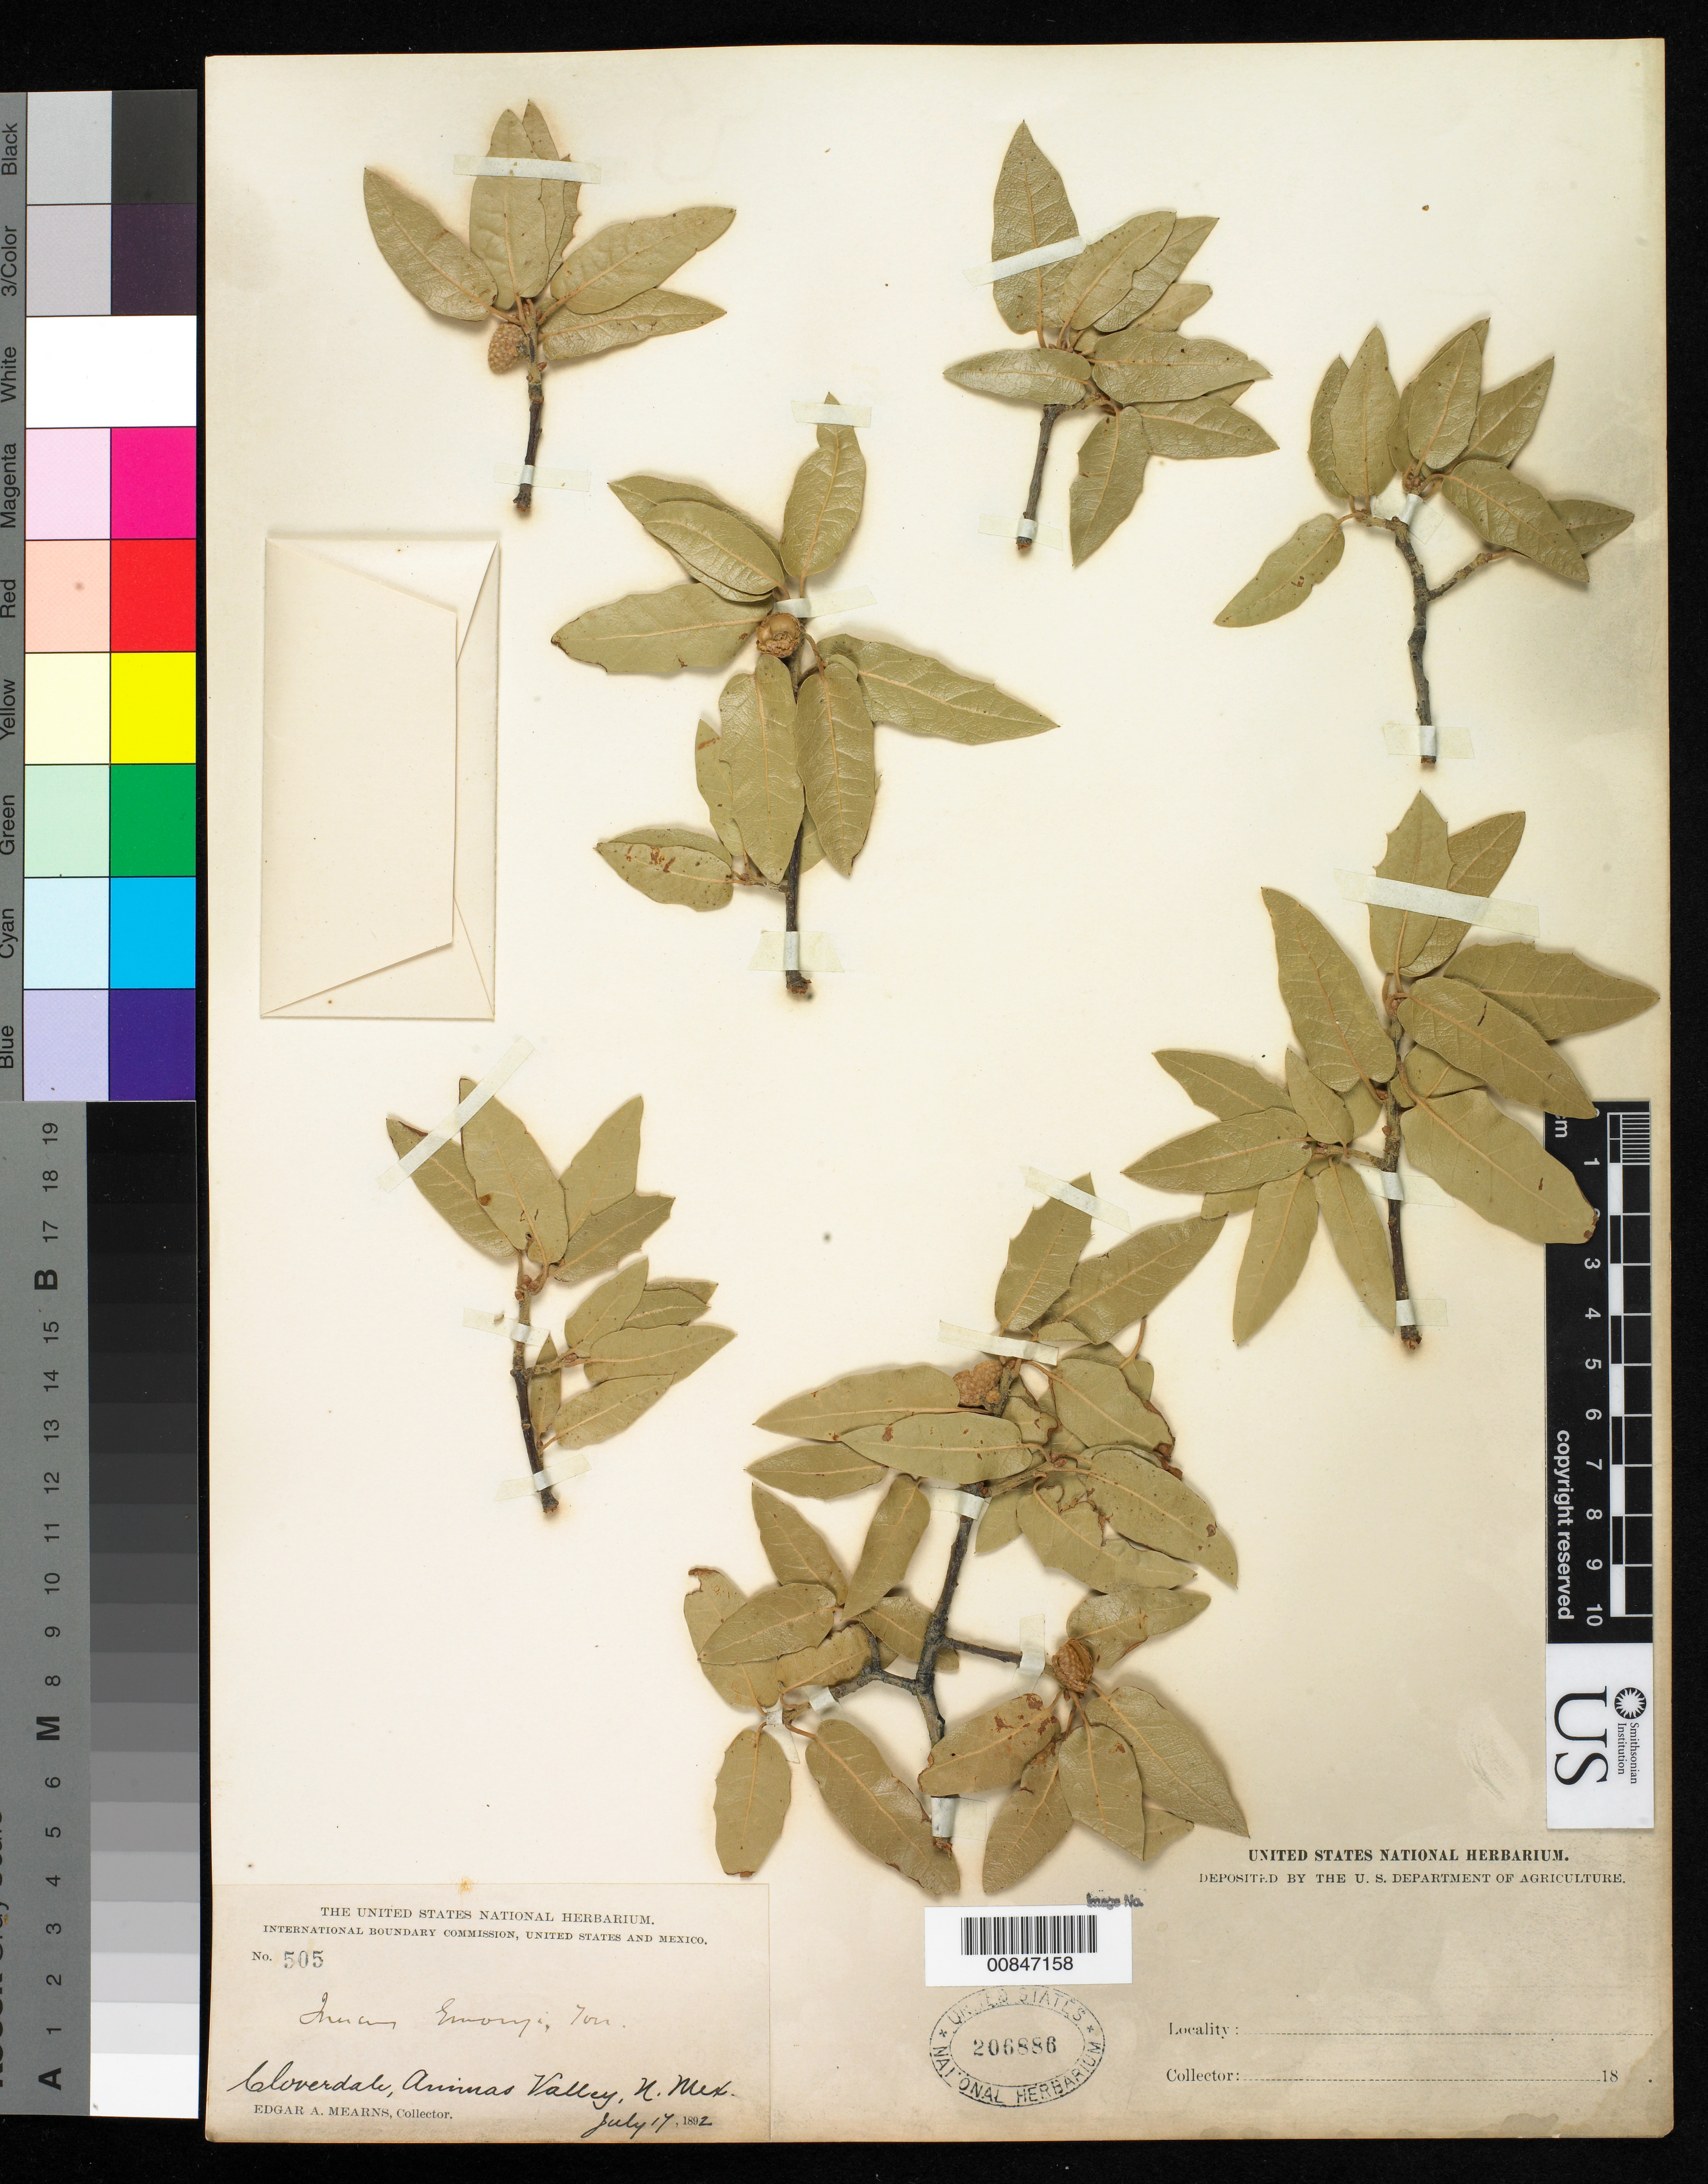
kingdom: Plantae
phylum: Tracheophyta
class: Magnoliopsida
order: Fagales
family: Fagaceae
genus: Quercus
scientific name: Quercus emoryi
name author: Torr. in Emory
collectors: E. A. Mearns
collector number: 505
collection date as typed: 17 Jul 1892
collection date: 1892-07-17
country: United States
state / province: New Mexico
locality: Cloverdale, Animas Valley, New Mexico.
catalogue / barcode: US 206886